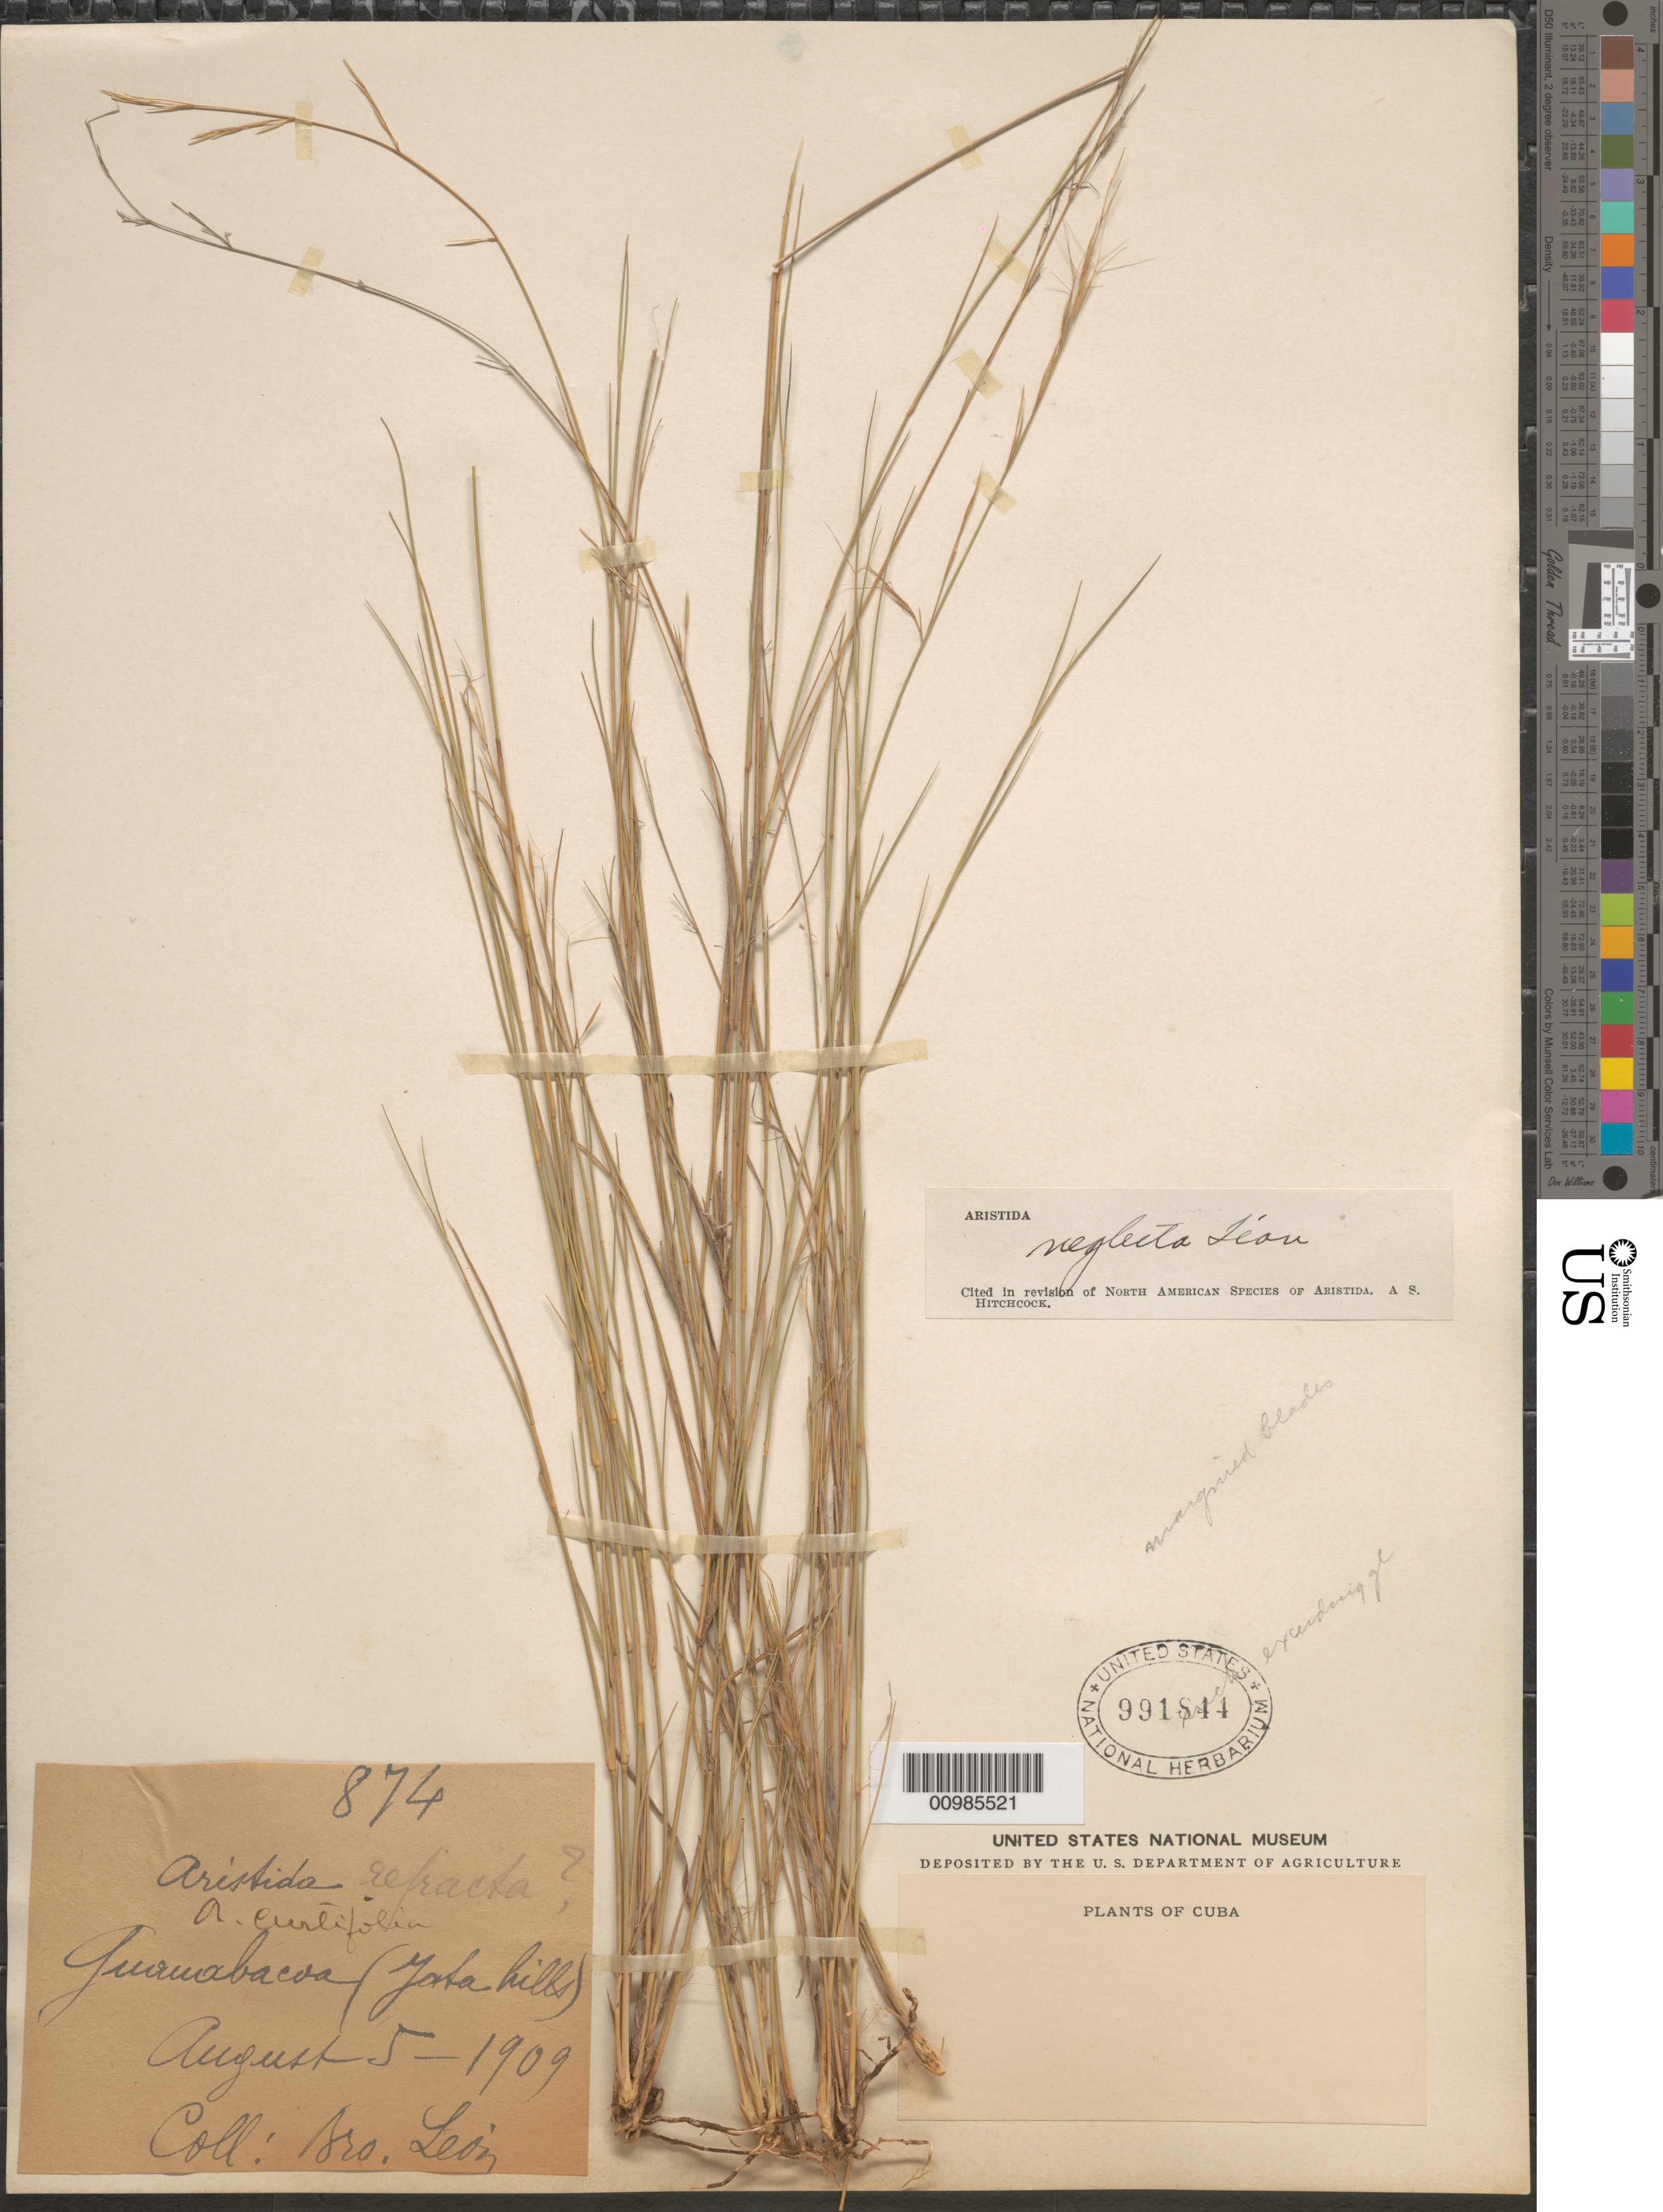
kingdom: Plantae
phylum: Tracheophyta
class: Liliopsida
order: Poales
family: Poaceae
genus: Aristida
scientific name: Aristida neglecta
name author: León ex Hitchc.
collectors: Bro. León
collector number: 874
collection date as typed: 05 Aug 1909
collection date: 1909-08-05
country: Cuba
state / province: La Habana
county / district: Municipio Guanabacoa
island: Cuba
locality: Jata Hills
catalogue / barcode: US 991844